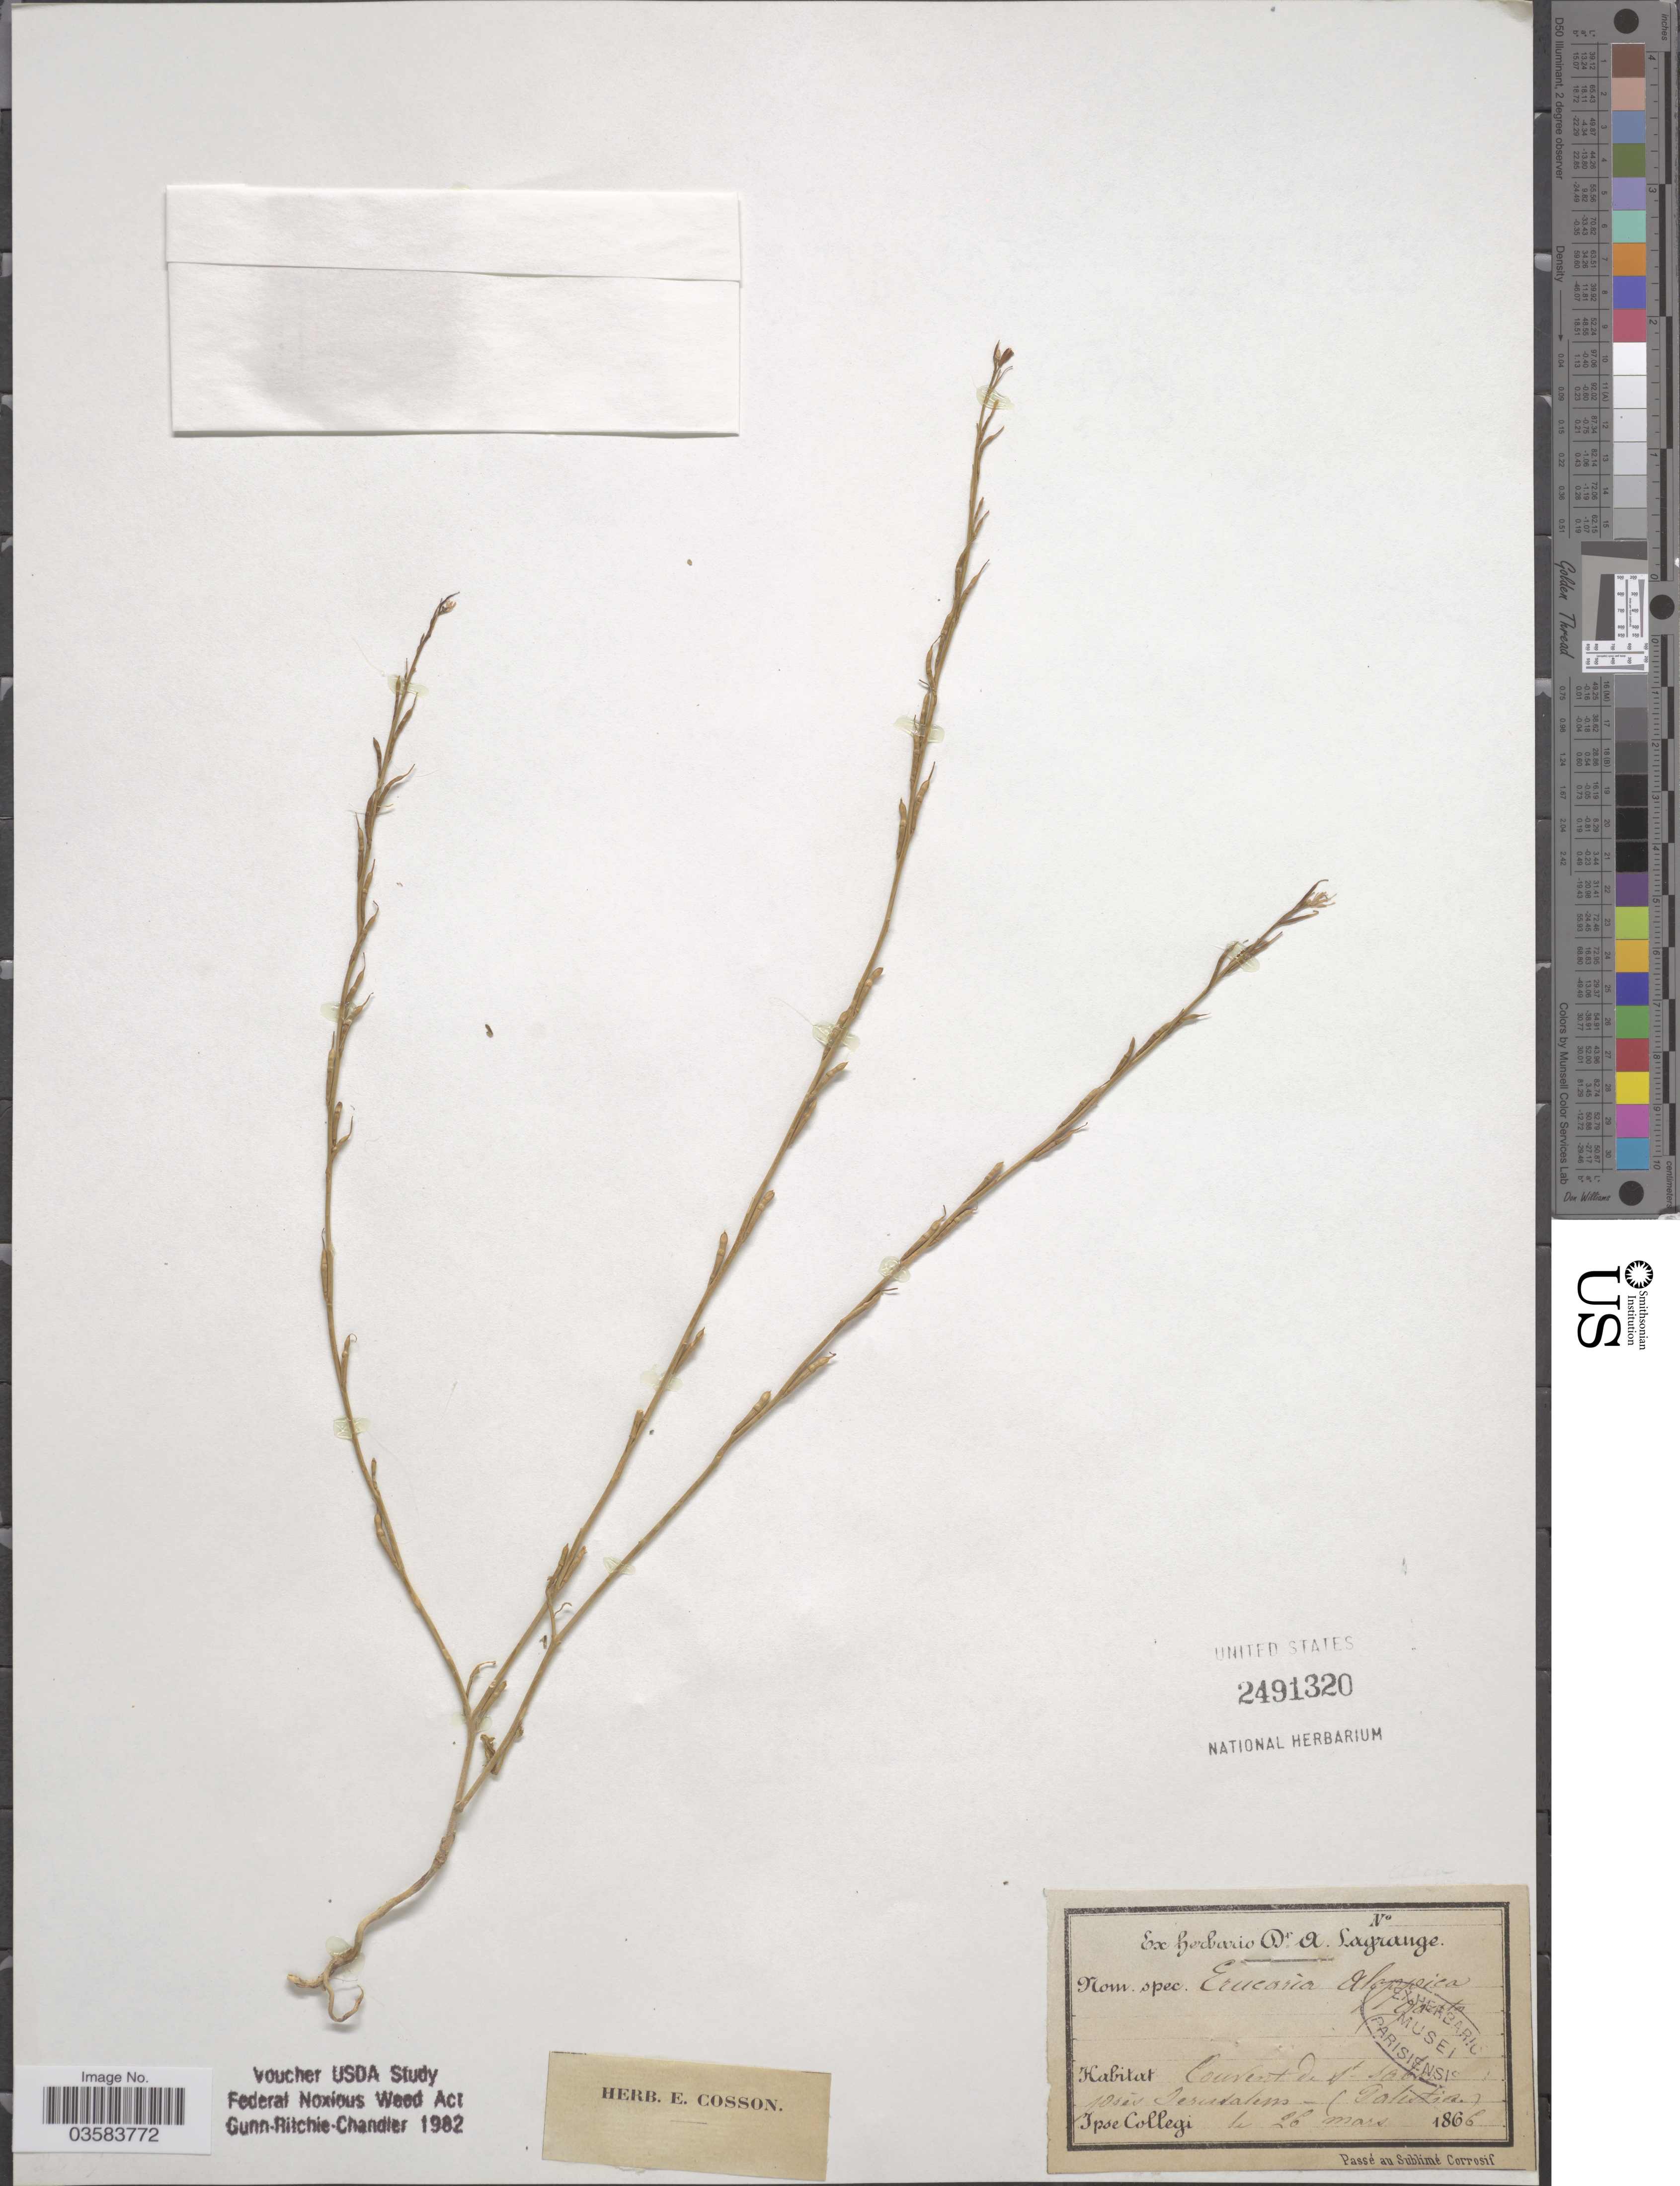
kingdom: Plantae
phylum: Tracheophyta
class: Magnoliopsida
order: Brassicales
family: Brassicaceae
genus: Erucaria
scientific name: Erucaria hispanica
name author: Druce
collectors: A. Lagrange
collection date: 1866-05-26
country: Israel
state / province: Jerusalem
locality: Couvent De F- Sabo Prov Jerusalem (Palestina).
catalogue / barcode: US 2491320